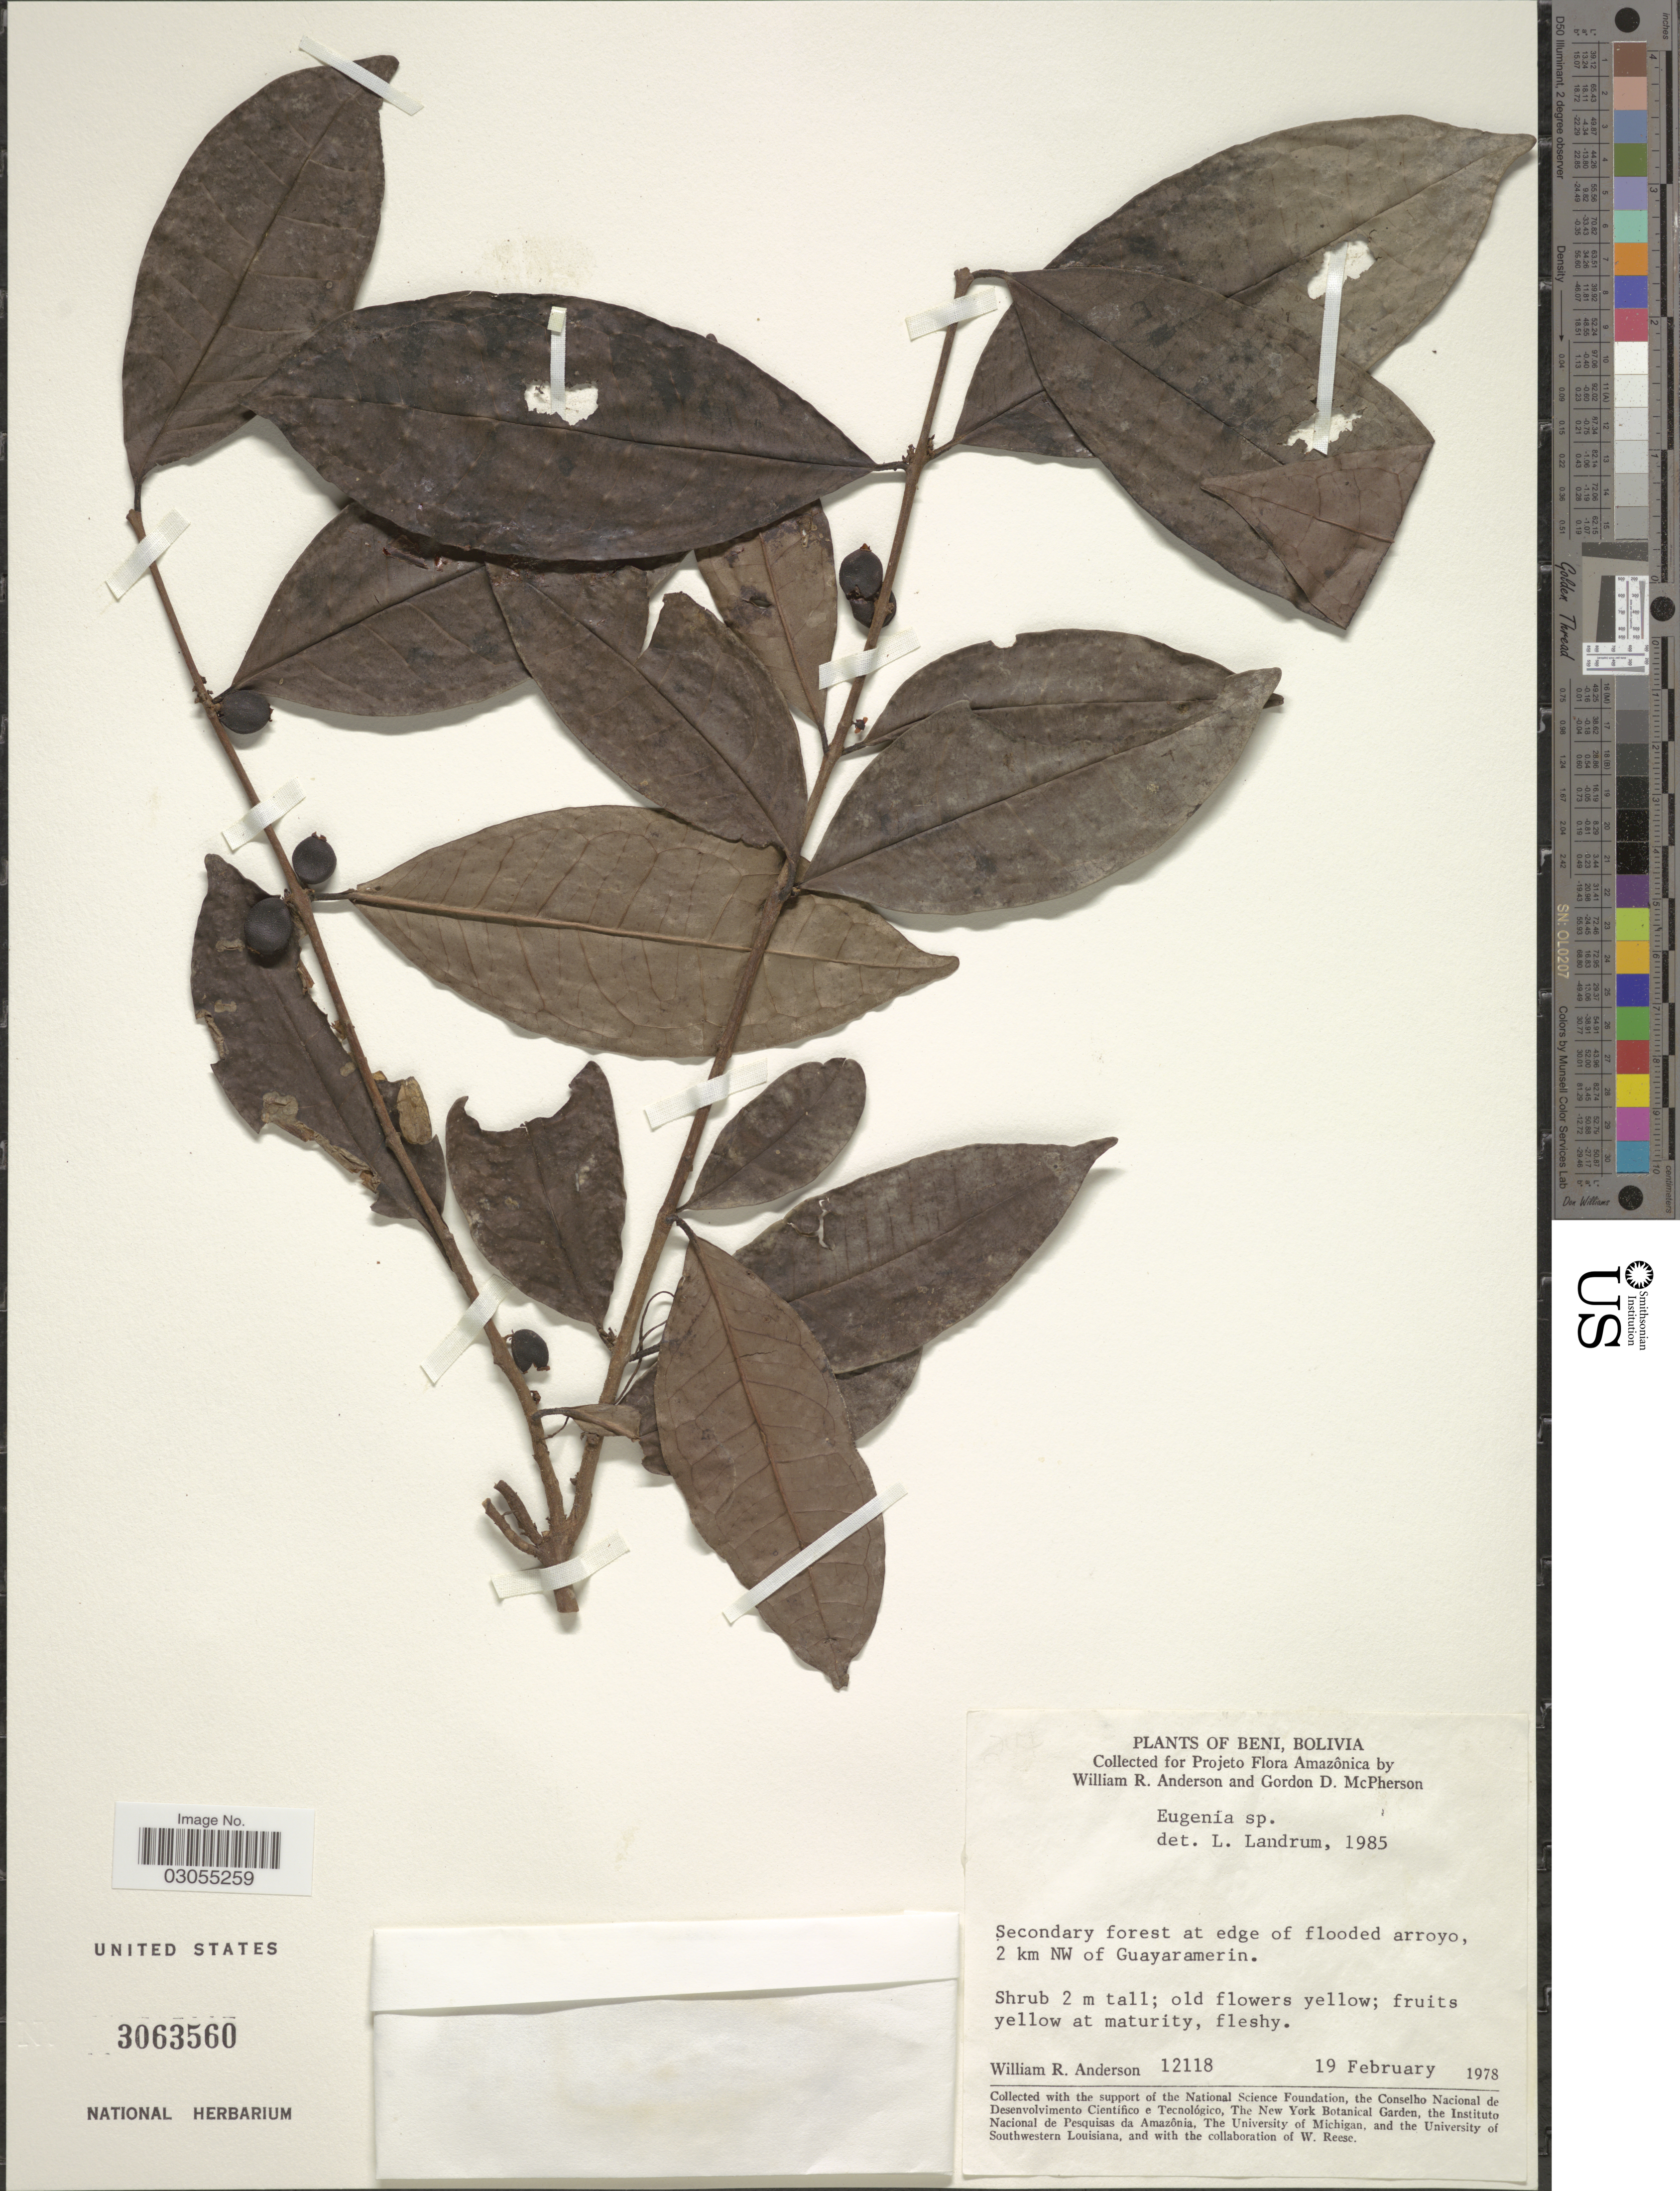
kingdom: Plantae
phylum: Tracheophyta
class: Magnoliopsida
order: Myrtales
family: Myrtaceae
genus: Eugenia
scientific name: Eugenia sp.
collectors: W. R. Anderson & G. D. McPherson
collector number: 12118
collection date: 1978-02-19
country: Bolivia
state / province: Beni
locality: Secondary forest at edge of flooded arroyo, 2 km NW of Guayaramerin.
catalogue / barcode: US 3063560